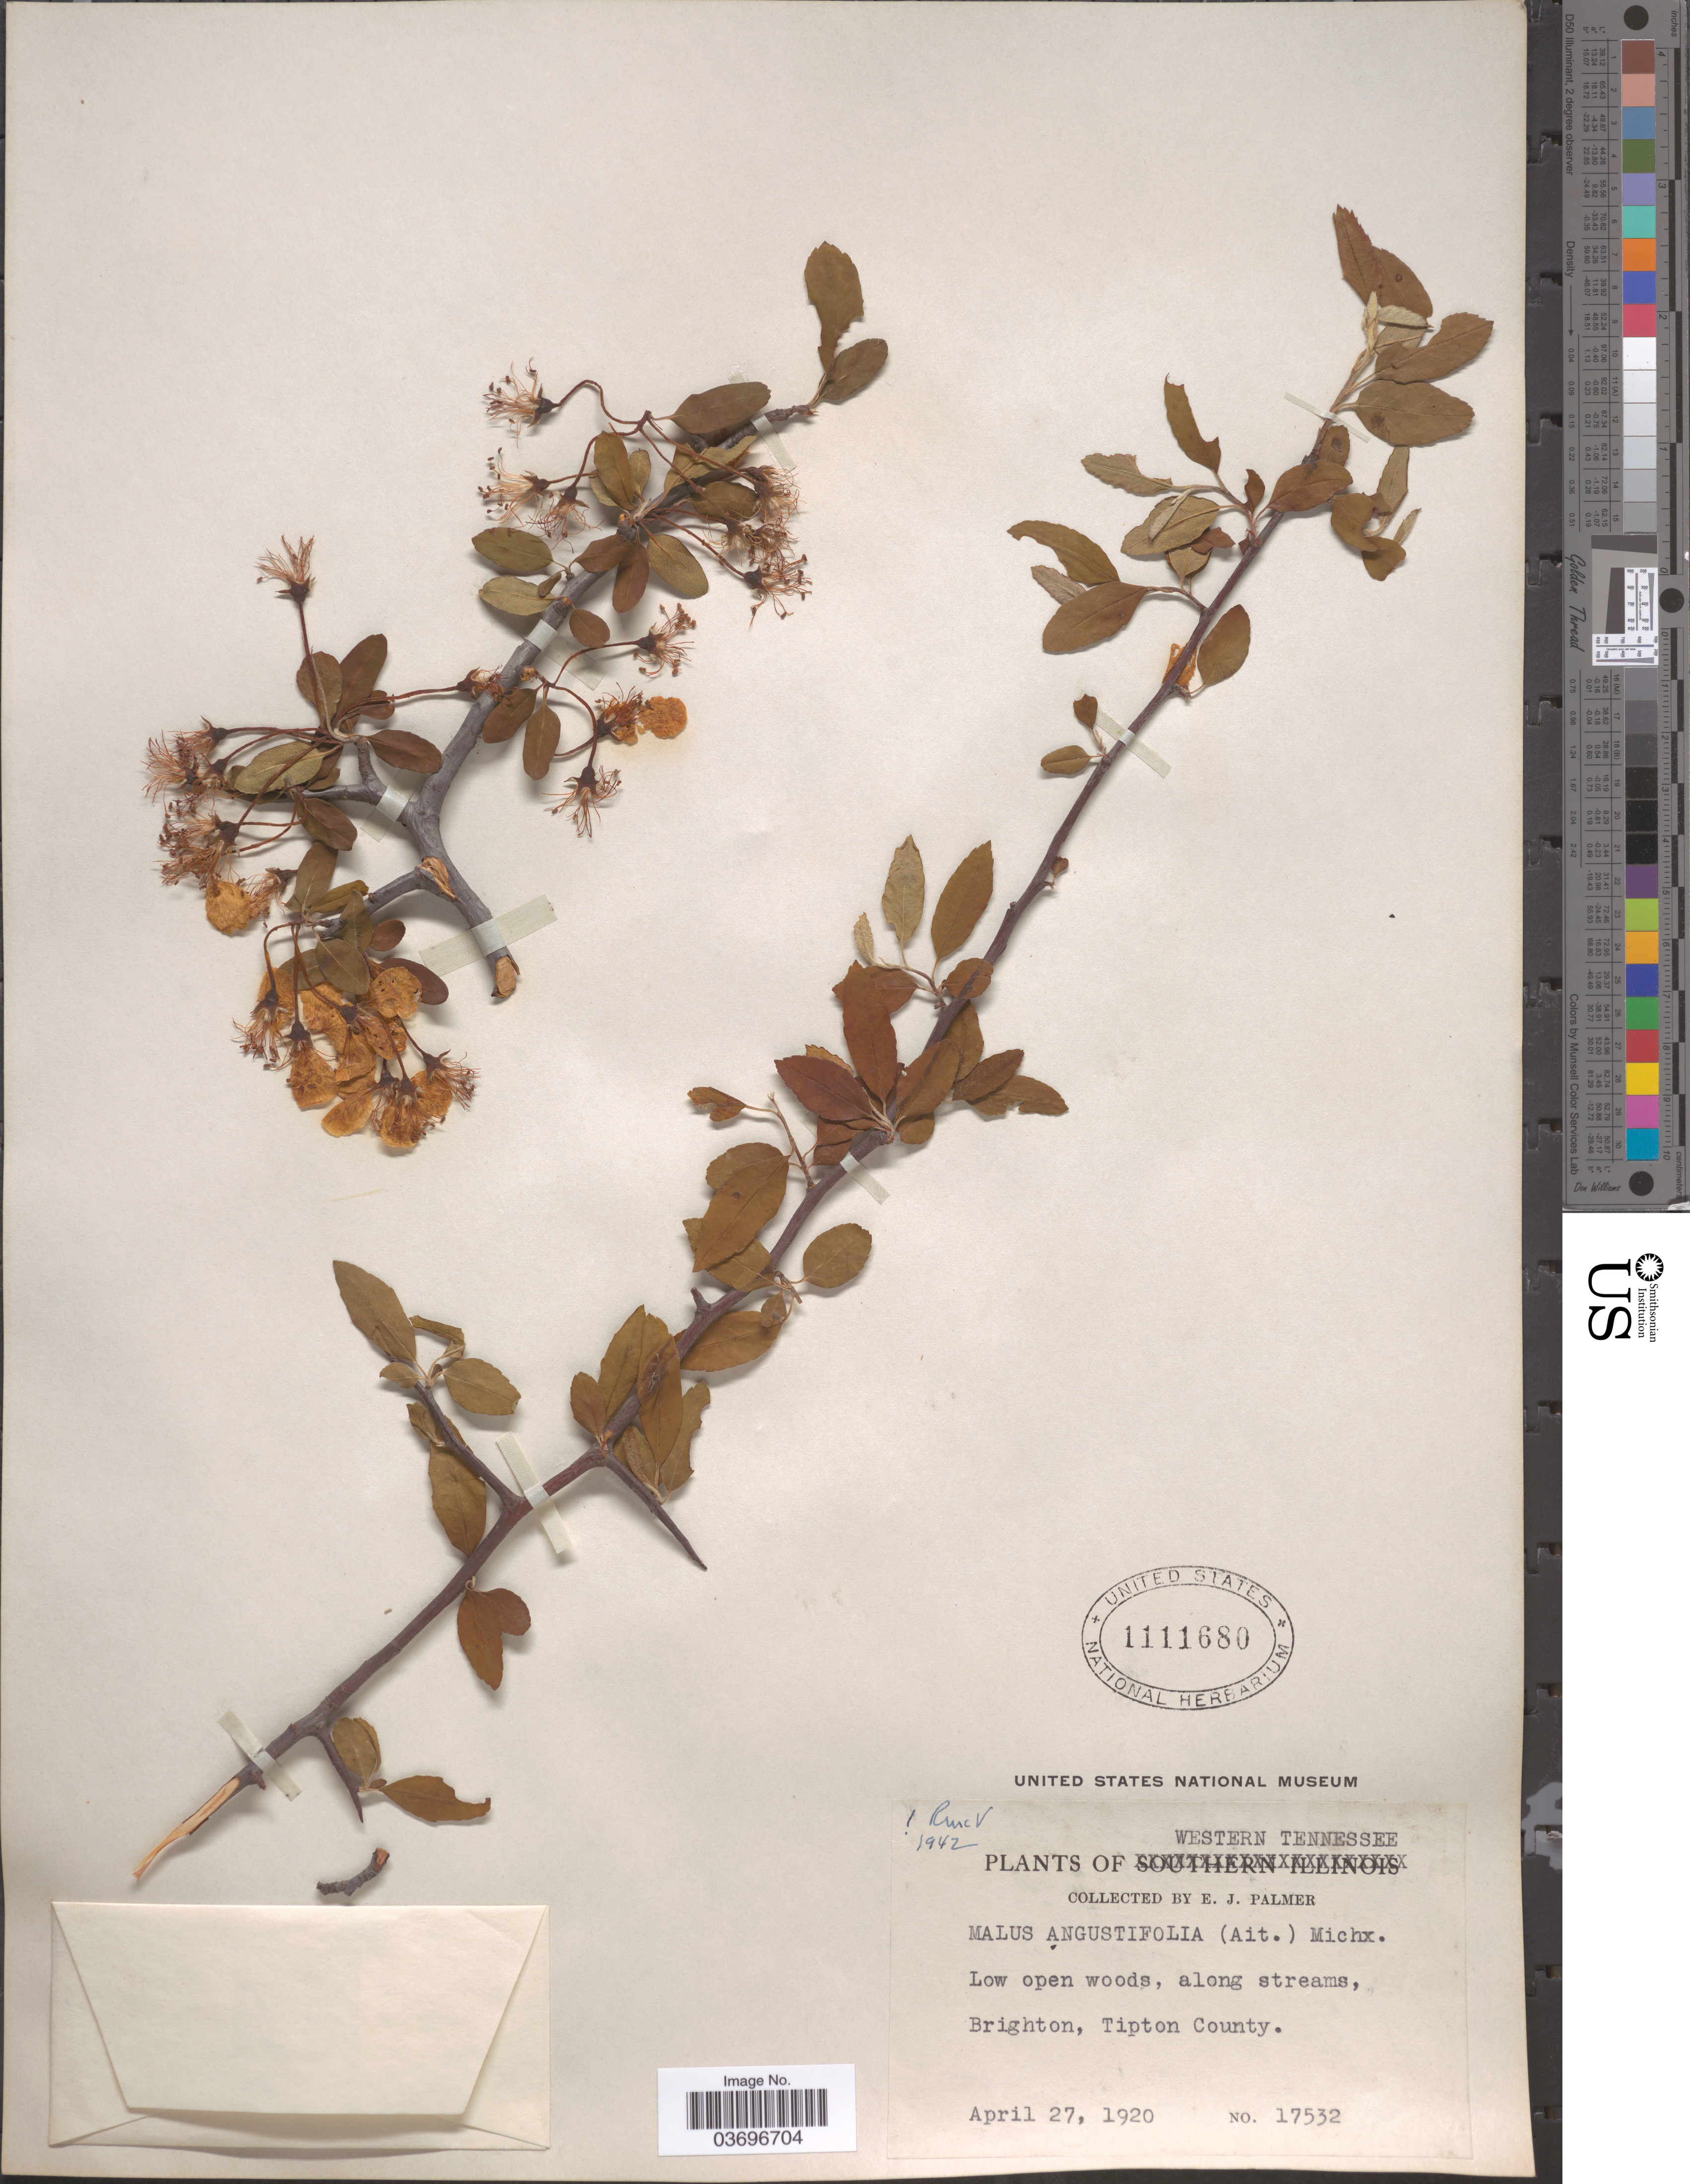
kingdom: Plantae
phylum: Tracheophyta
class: Magnoliopsida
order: Rosales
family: Rosaceae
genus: Malus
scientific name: Malus angustifolia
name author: (Aiton) Michx.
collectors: E. J. Palmer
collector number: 17532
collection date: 1920-04-27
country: United States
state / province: Tennessee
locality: Western Tennessee. Brighton, Tipton County.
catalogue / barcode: US 1111680